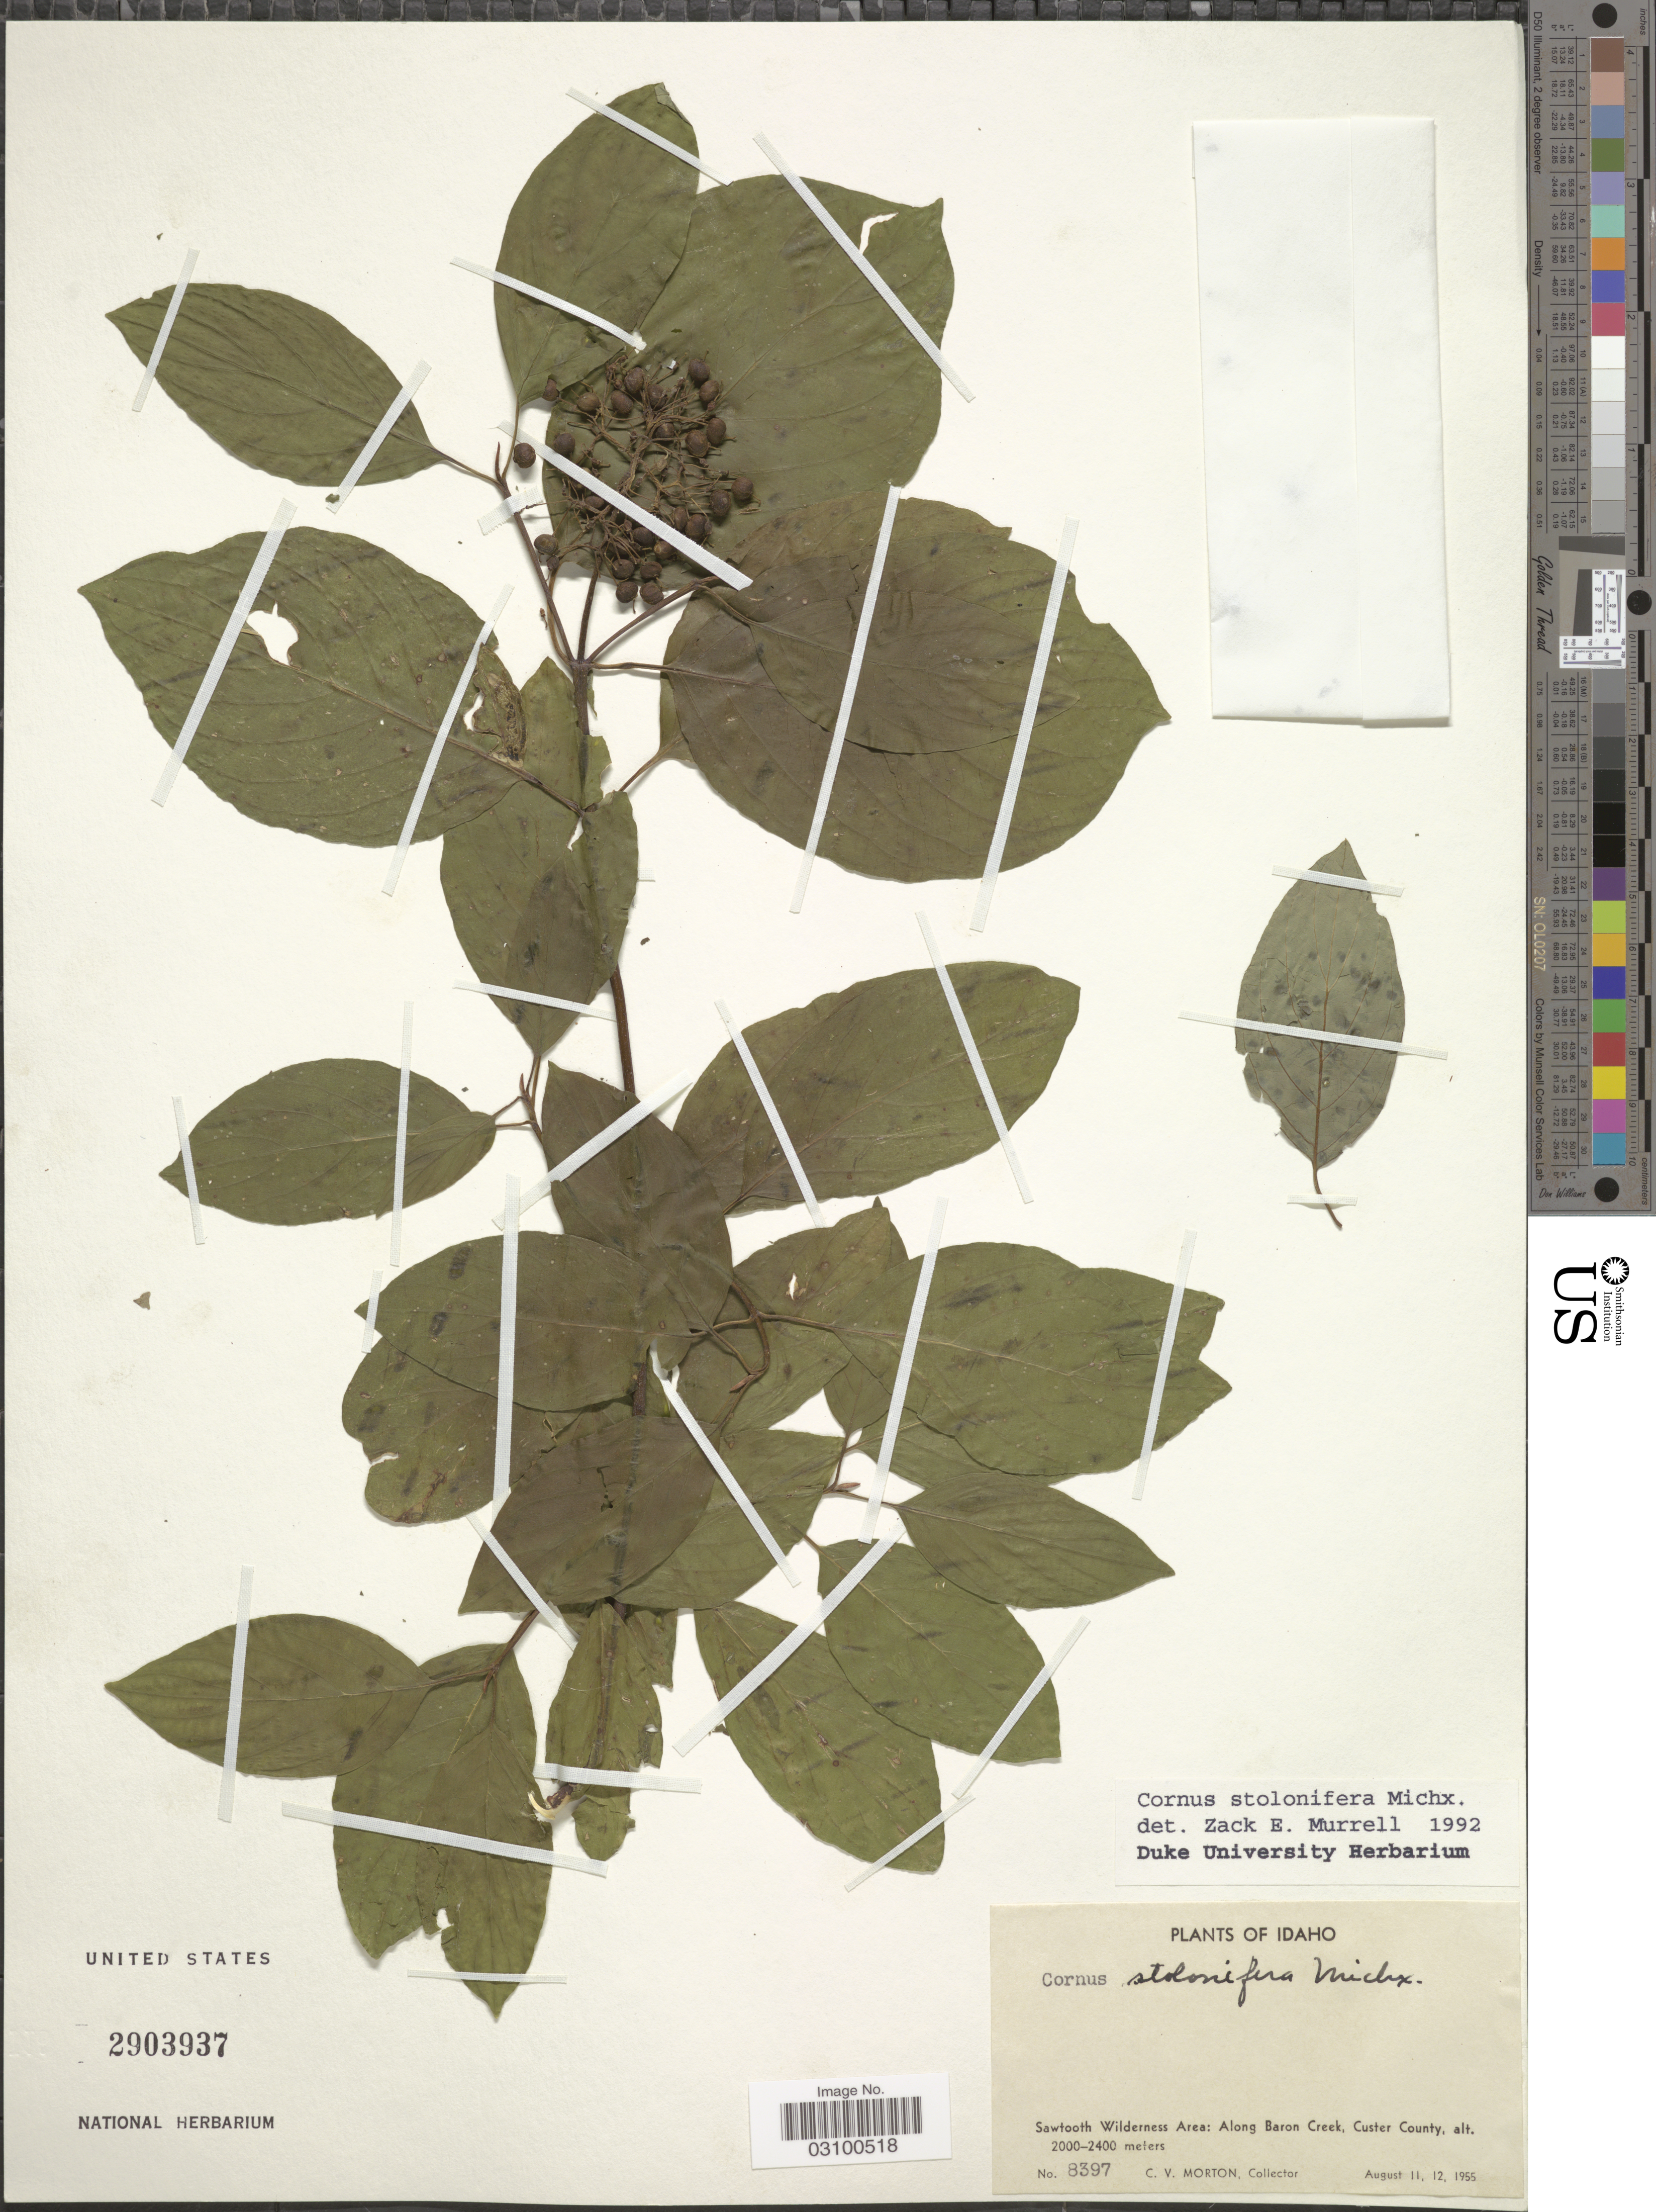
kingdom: Plantae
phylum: Tracheophyta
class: Magnoliopsida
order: Cornales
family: Cornaceae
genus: Cornus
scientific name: Cornus sericea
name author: L.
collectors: C. V. Morton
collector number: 8397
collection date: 1955-08-11/1955-08-12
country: United States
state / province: Idaho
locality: Sawtooth Wilderness Area: Along Baron Creek, Custer County.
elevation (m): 2000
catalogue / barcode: US 2903937